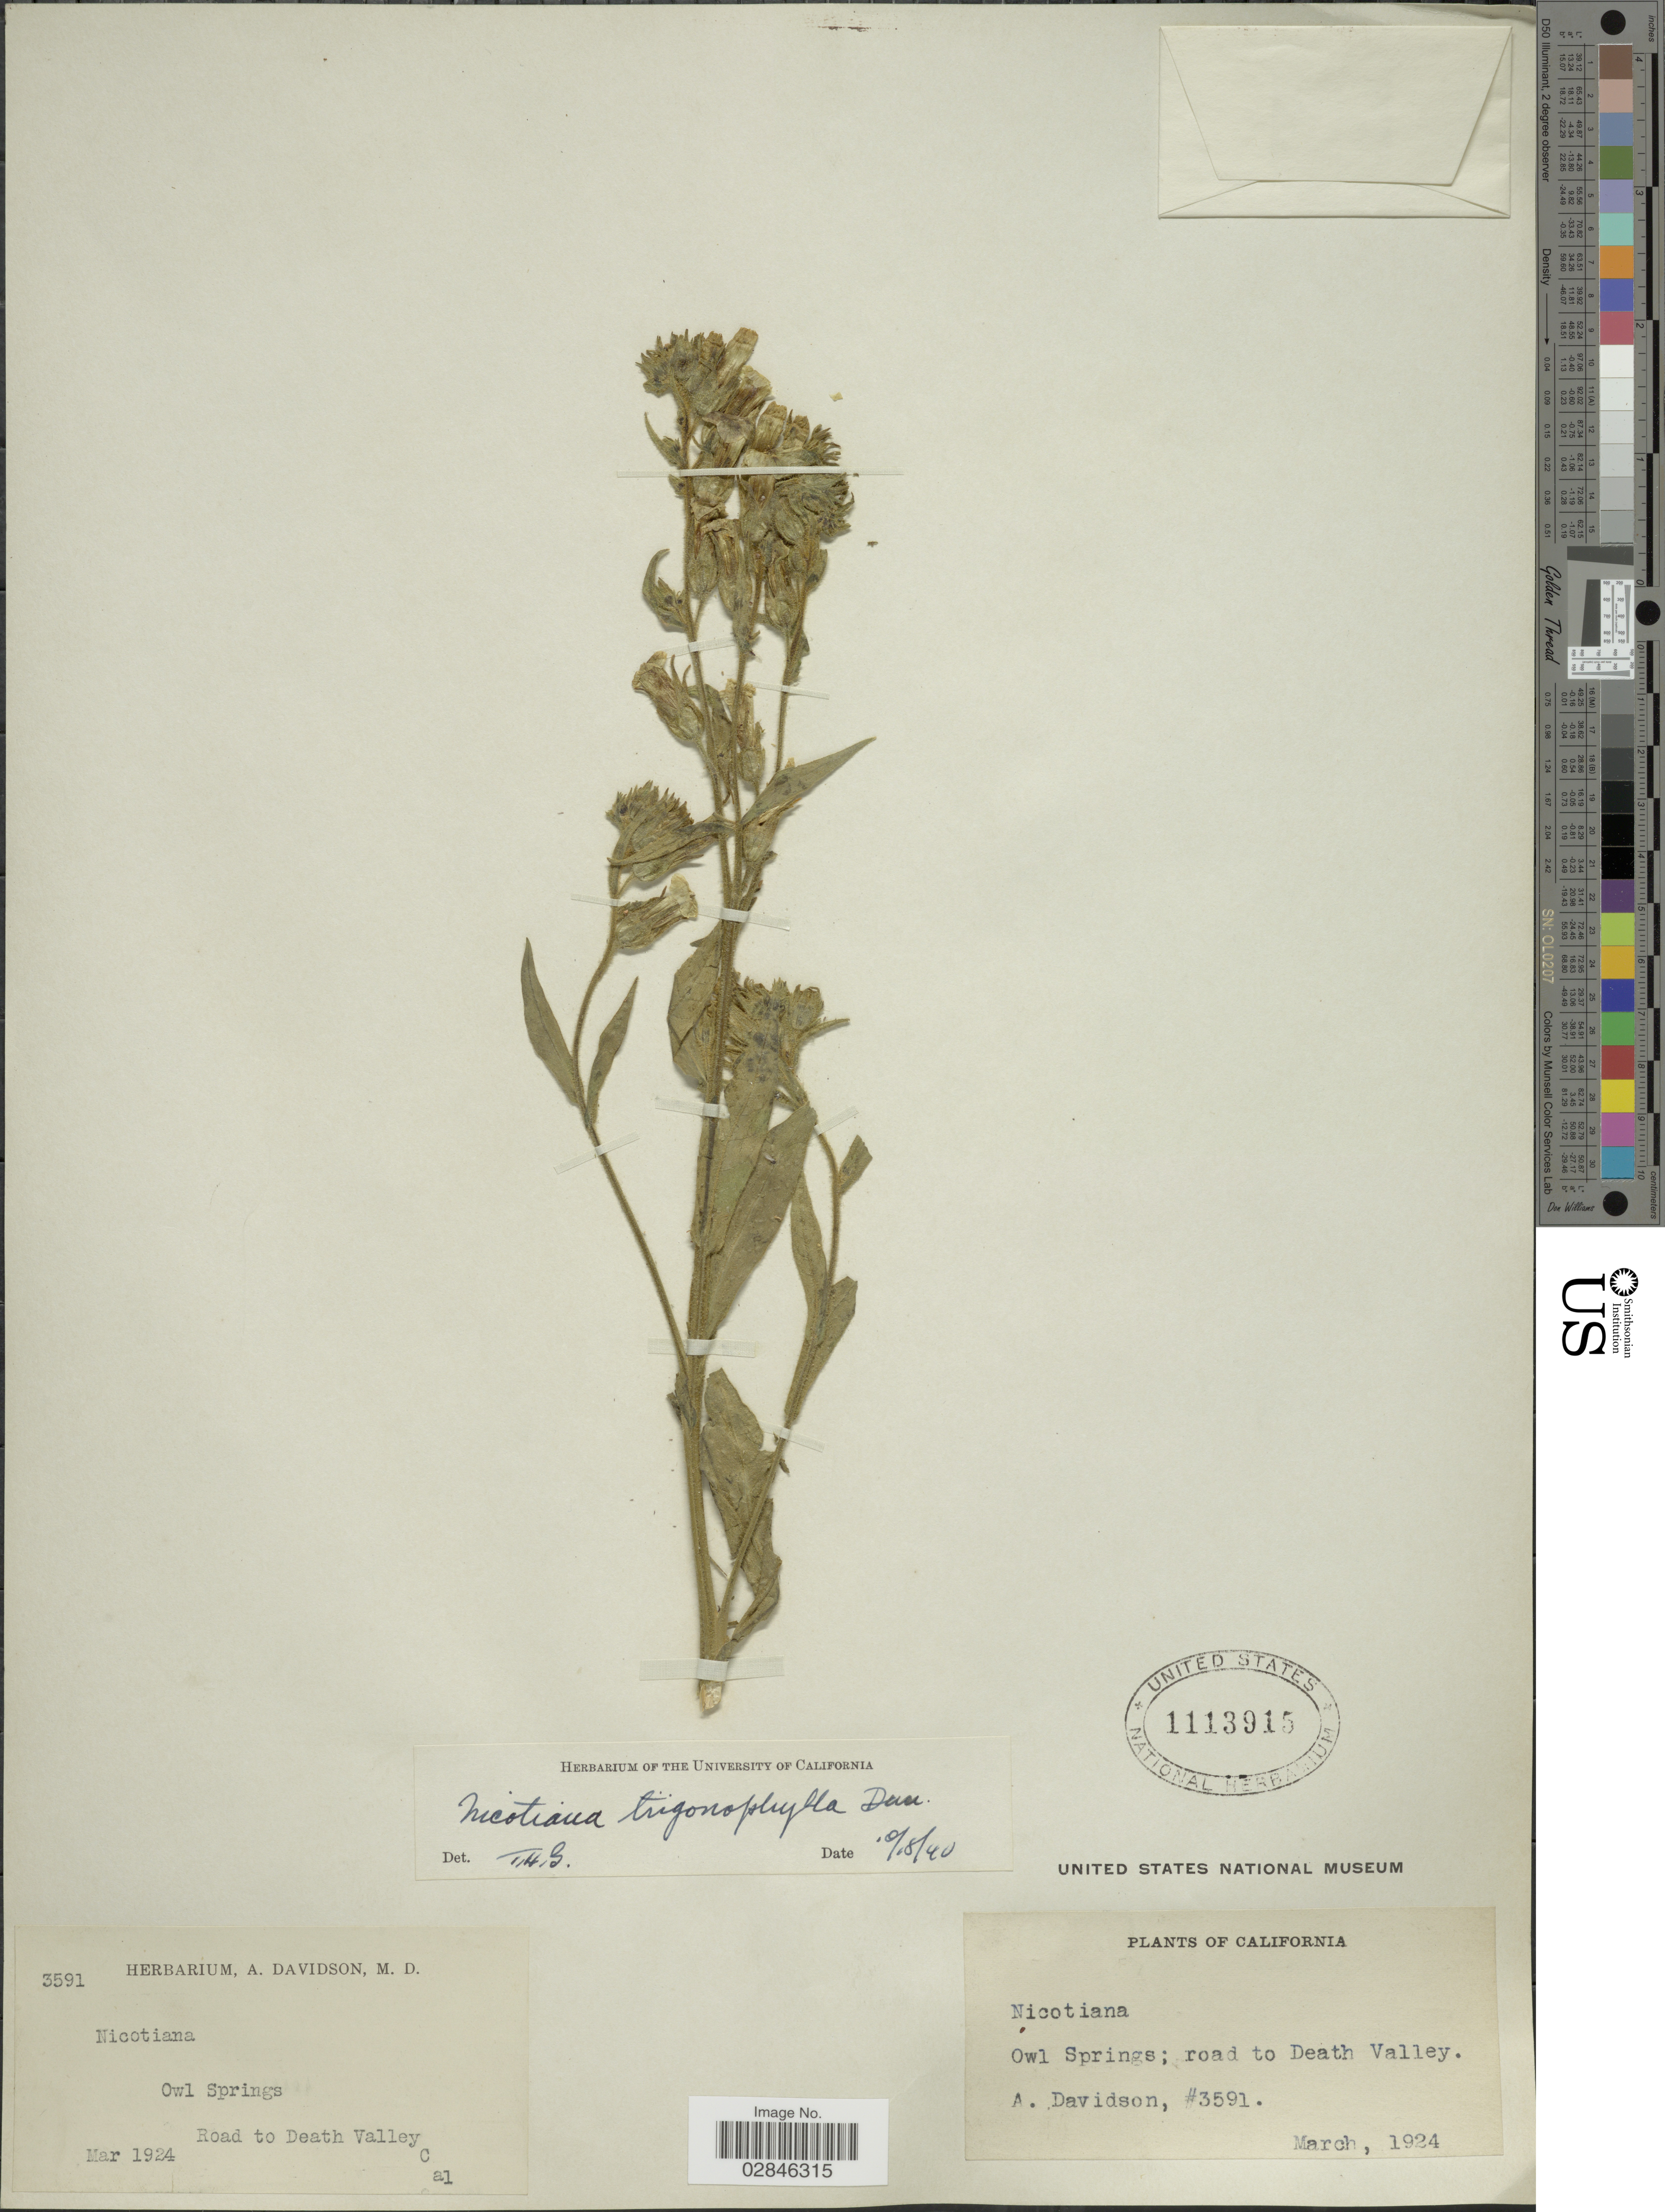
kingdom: Plantae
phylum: Tracheophyta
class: Magnoliopsida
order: Solanales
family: Solanaceae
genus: Nicotiana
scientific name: Nicotiana trigonophylla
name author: Dunal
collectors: A. Davidson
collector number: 3591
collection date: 1924-03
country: United States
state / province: California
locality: Owl Springs; road to Death Valley.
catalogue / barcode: US 1113915